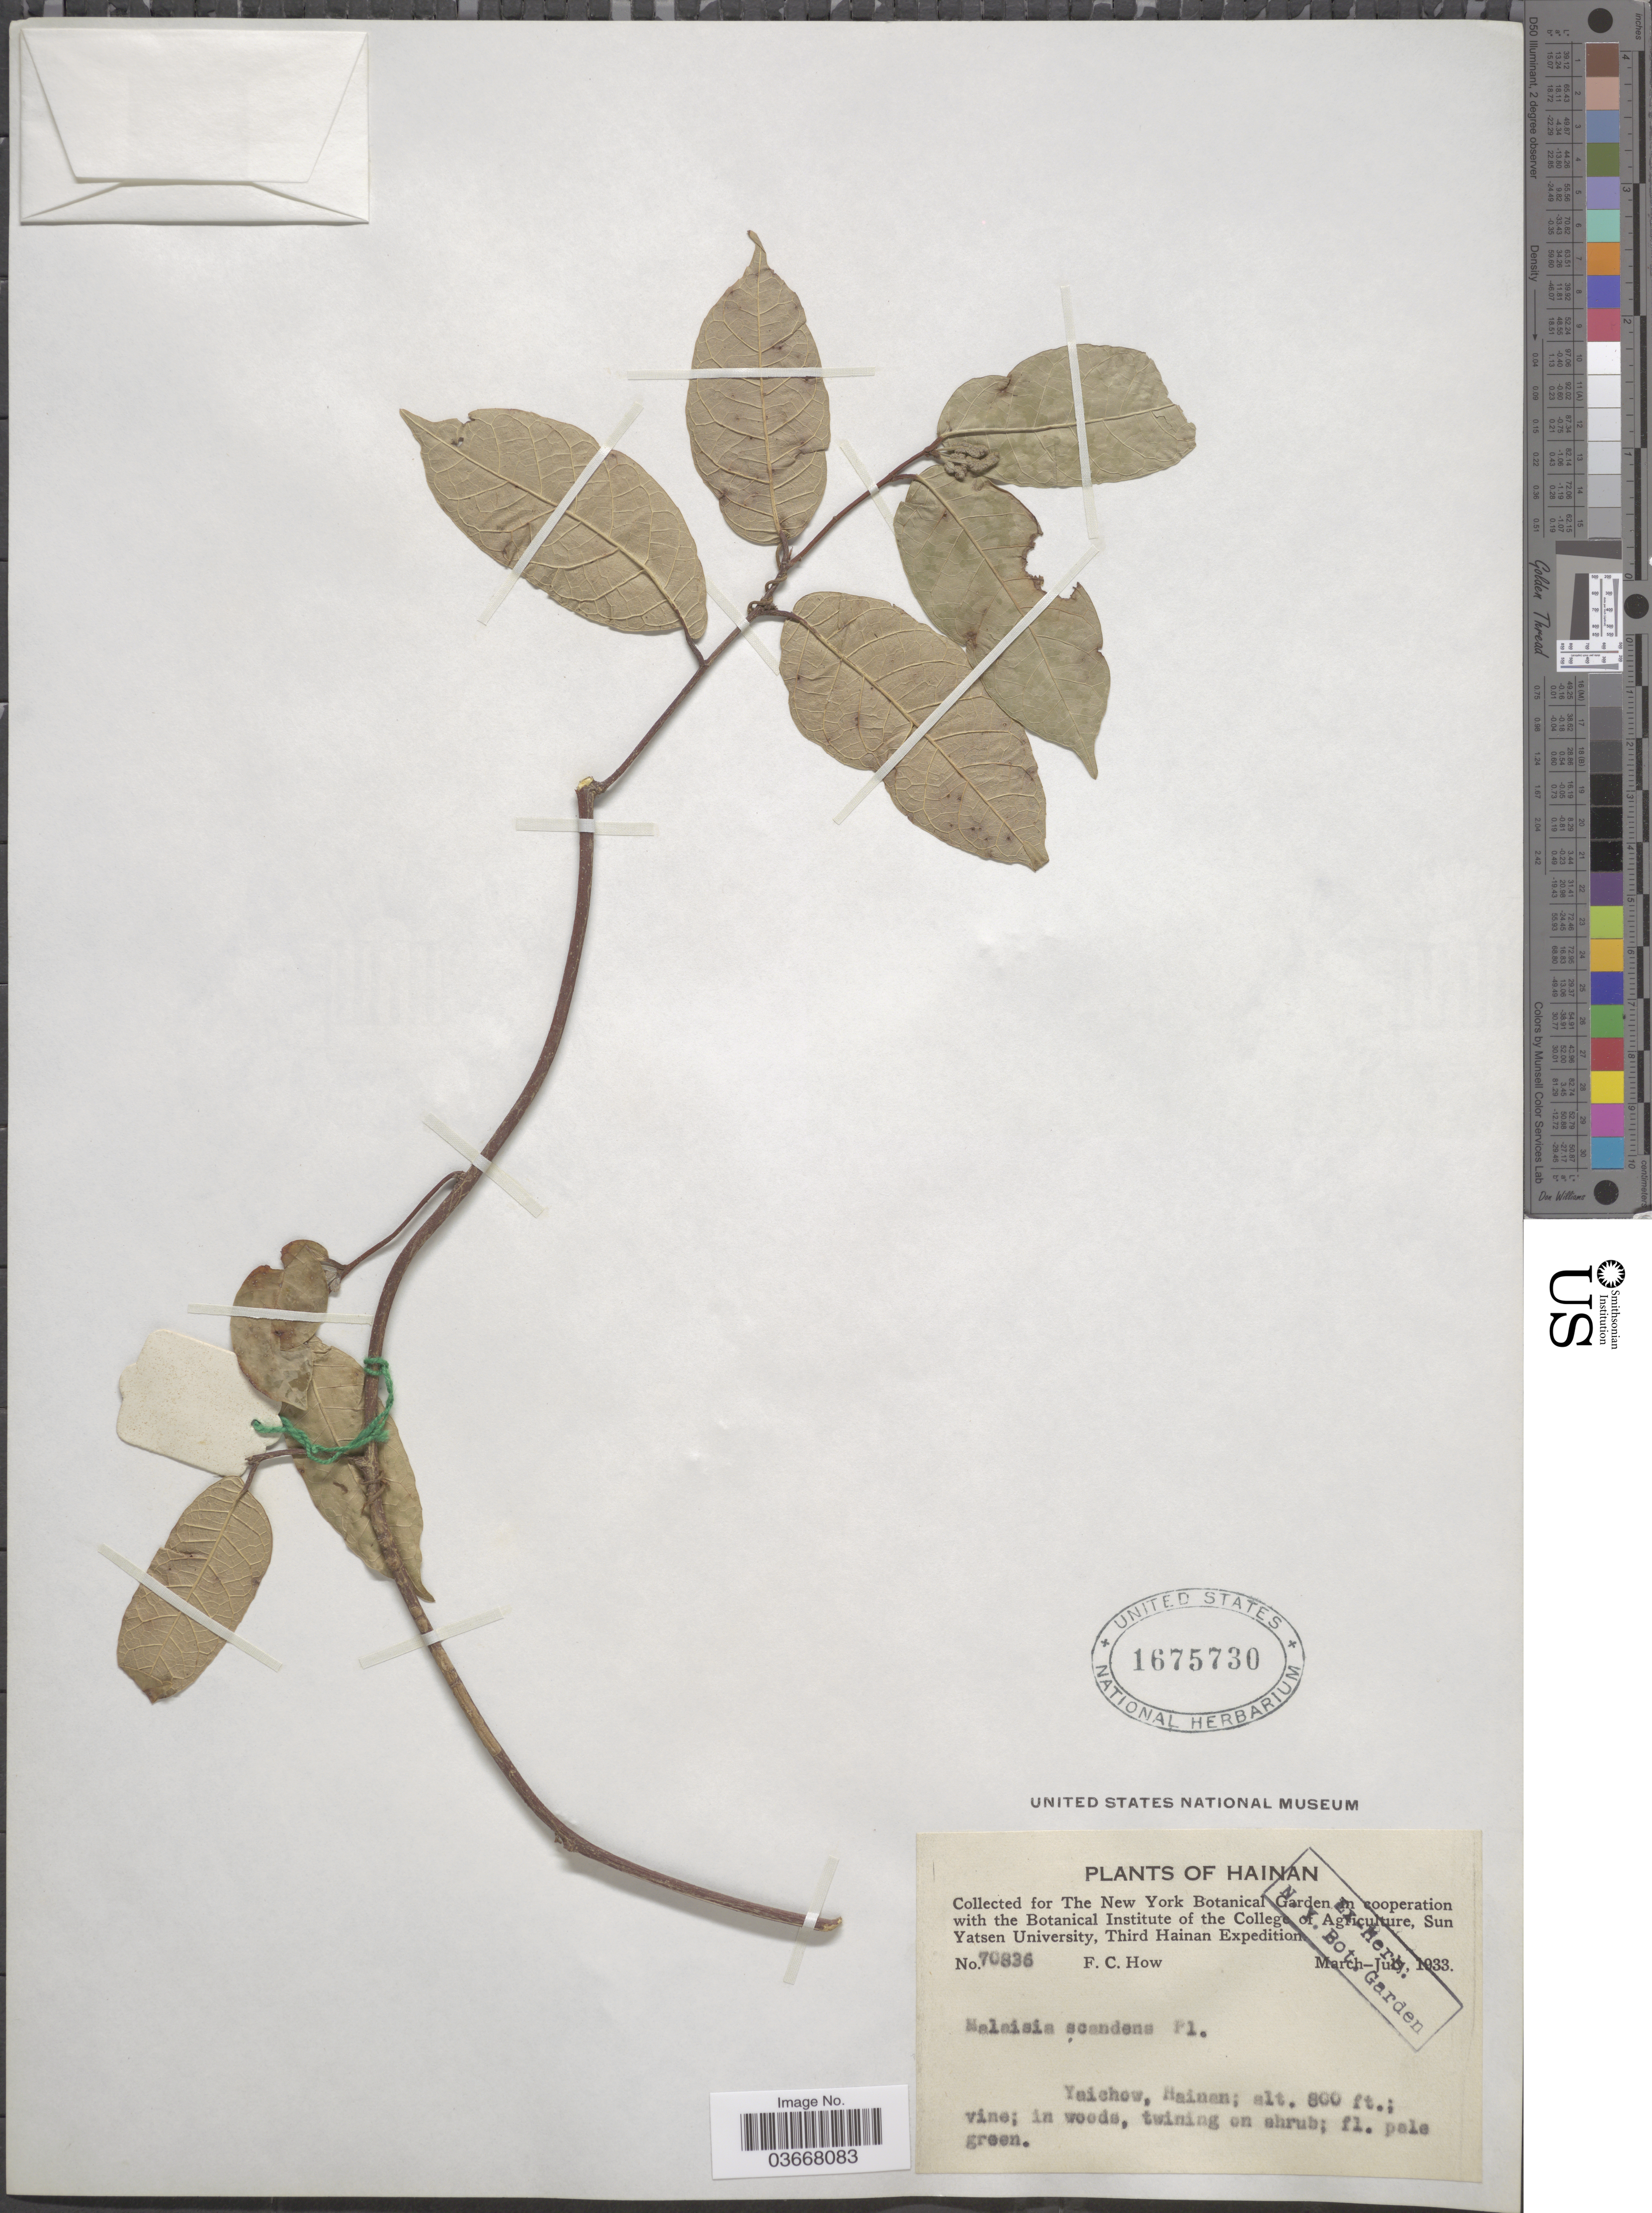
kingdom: Plantae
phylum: Tracheophyta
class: Magnoliopsida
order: Rosales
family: Moraceae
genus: Malaisia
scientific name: Malaisia scandens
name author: (Lour.) Planch.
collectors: F. C. How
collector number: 70836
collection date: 1933-03/1933-07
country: China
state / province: Hainan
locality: Yaichow.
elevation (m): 244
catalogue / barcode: US 1675730